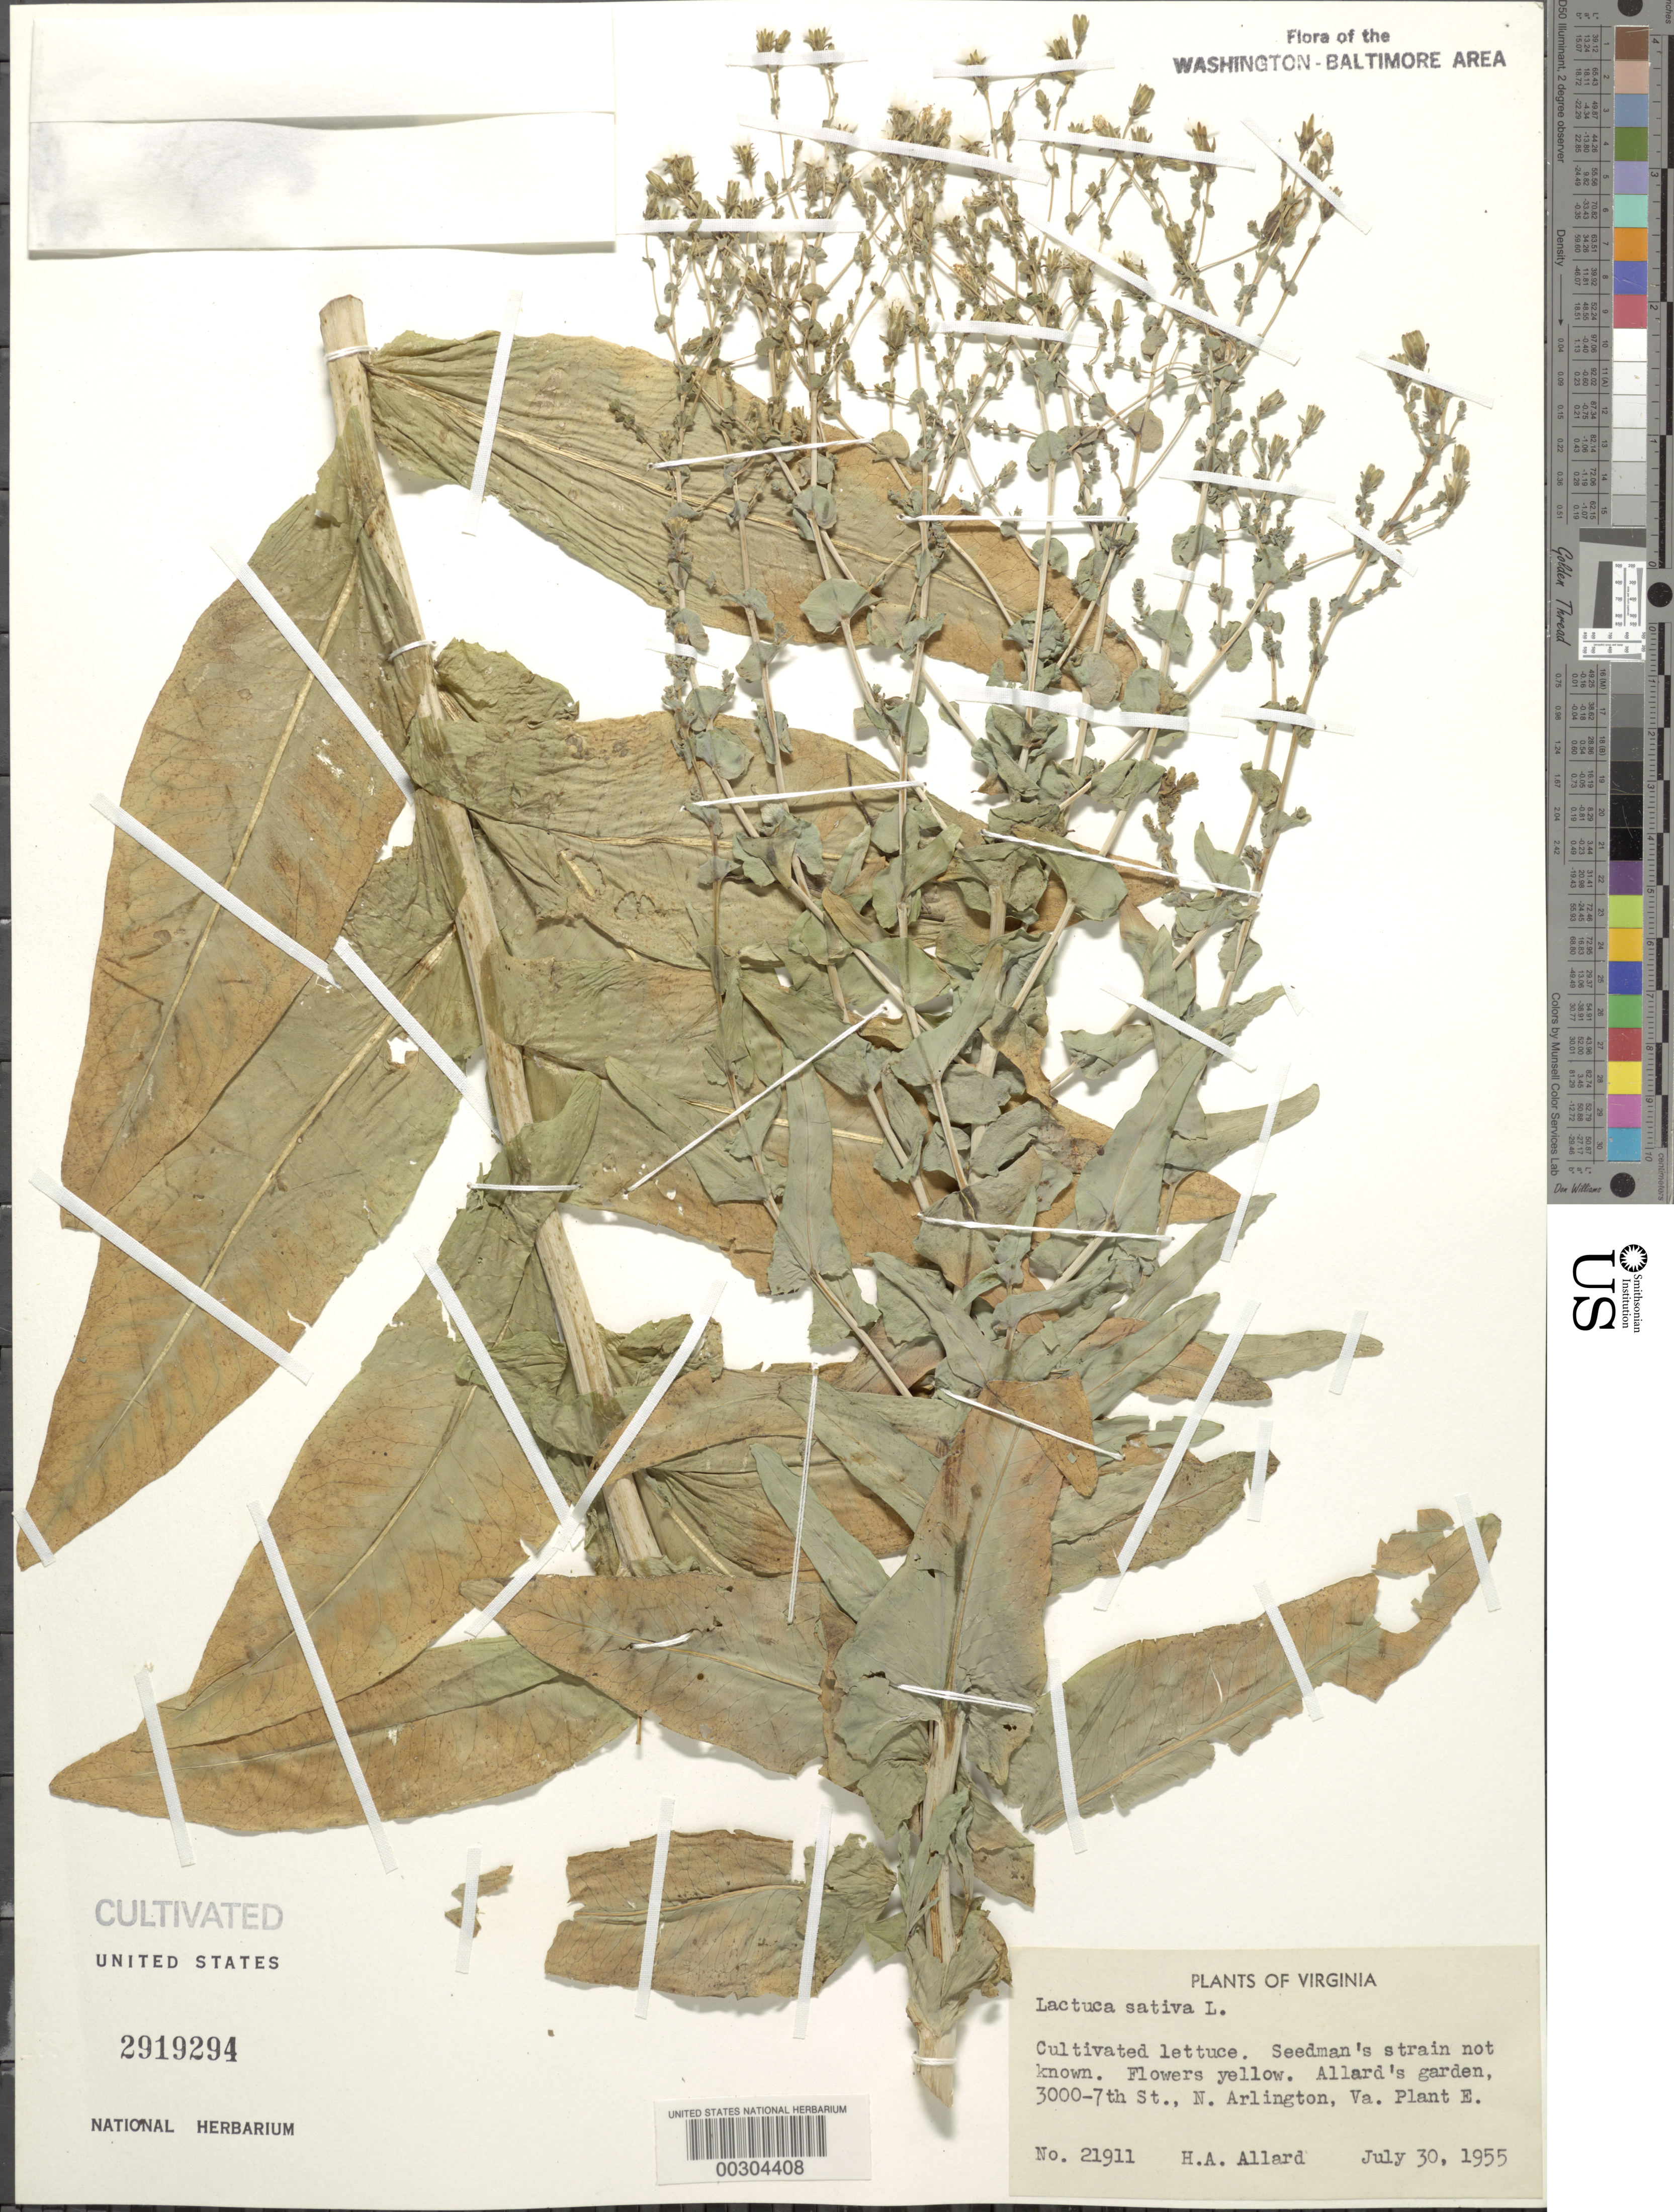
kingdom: Plantae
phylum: Tracheophyta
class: Magnoliopsida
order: Asterales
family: Asteraceae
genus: Lactuca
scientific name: Lactuca sativa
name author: L.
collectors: H. A. Allard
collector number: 21911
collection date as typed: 30 Jul 1955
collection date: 1955-07-30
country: United States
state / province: Virginia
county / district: Arlington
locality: N Arlington, 3000 7th St, Allard's garden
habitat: Garden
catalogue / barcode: US 2919294